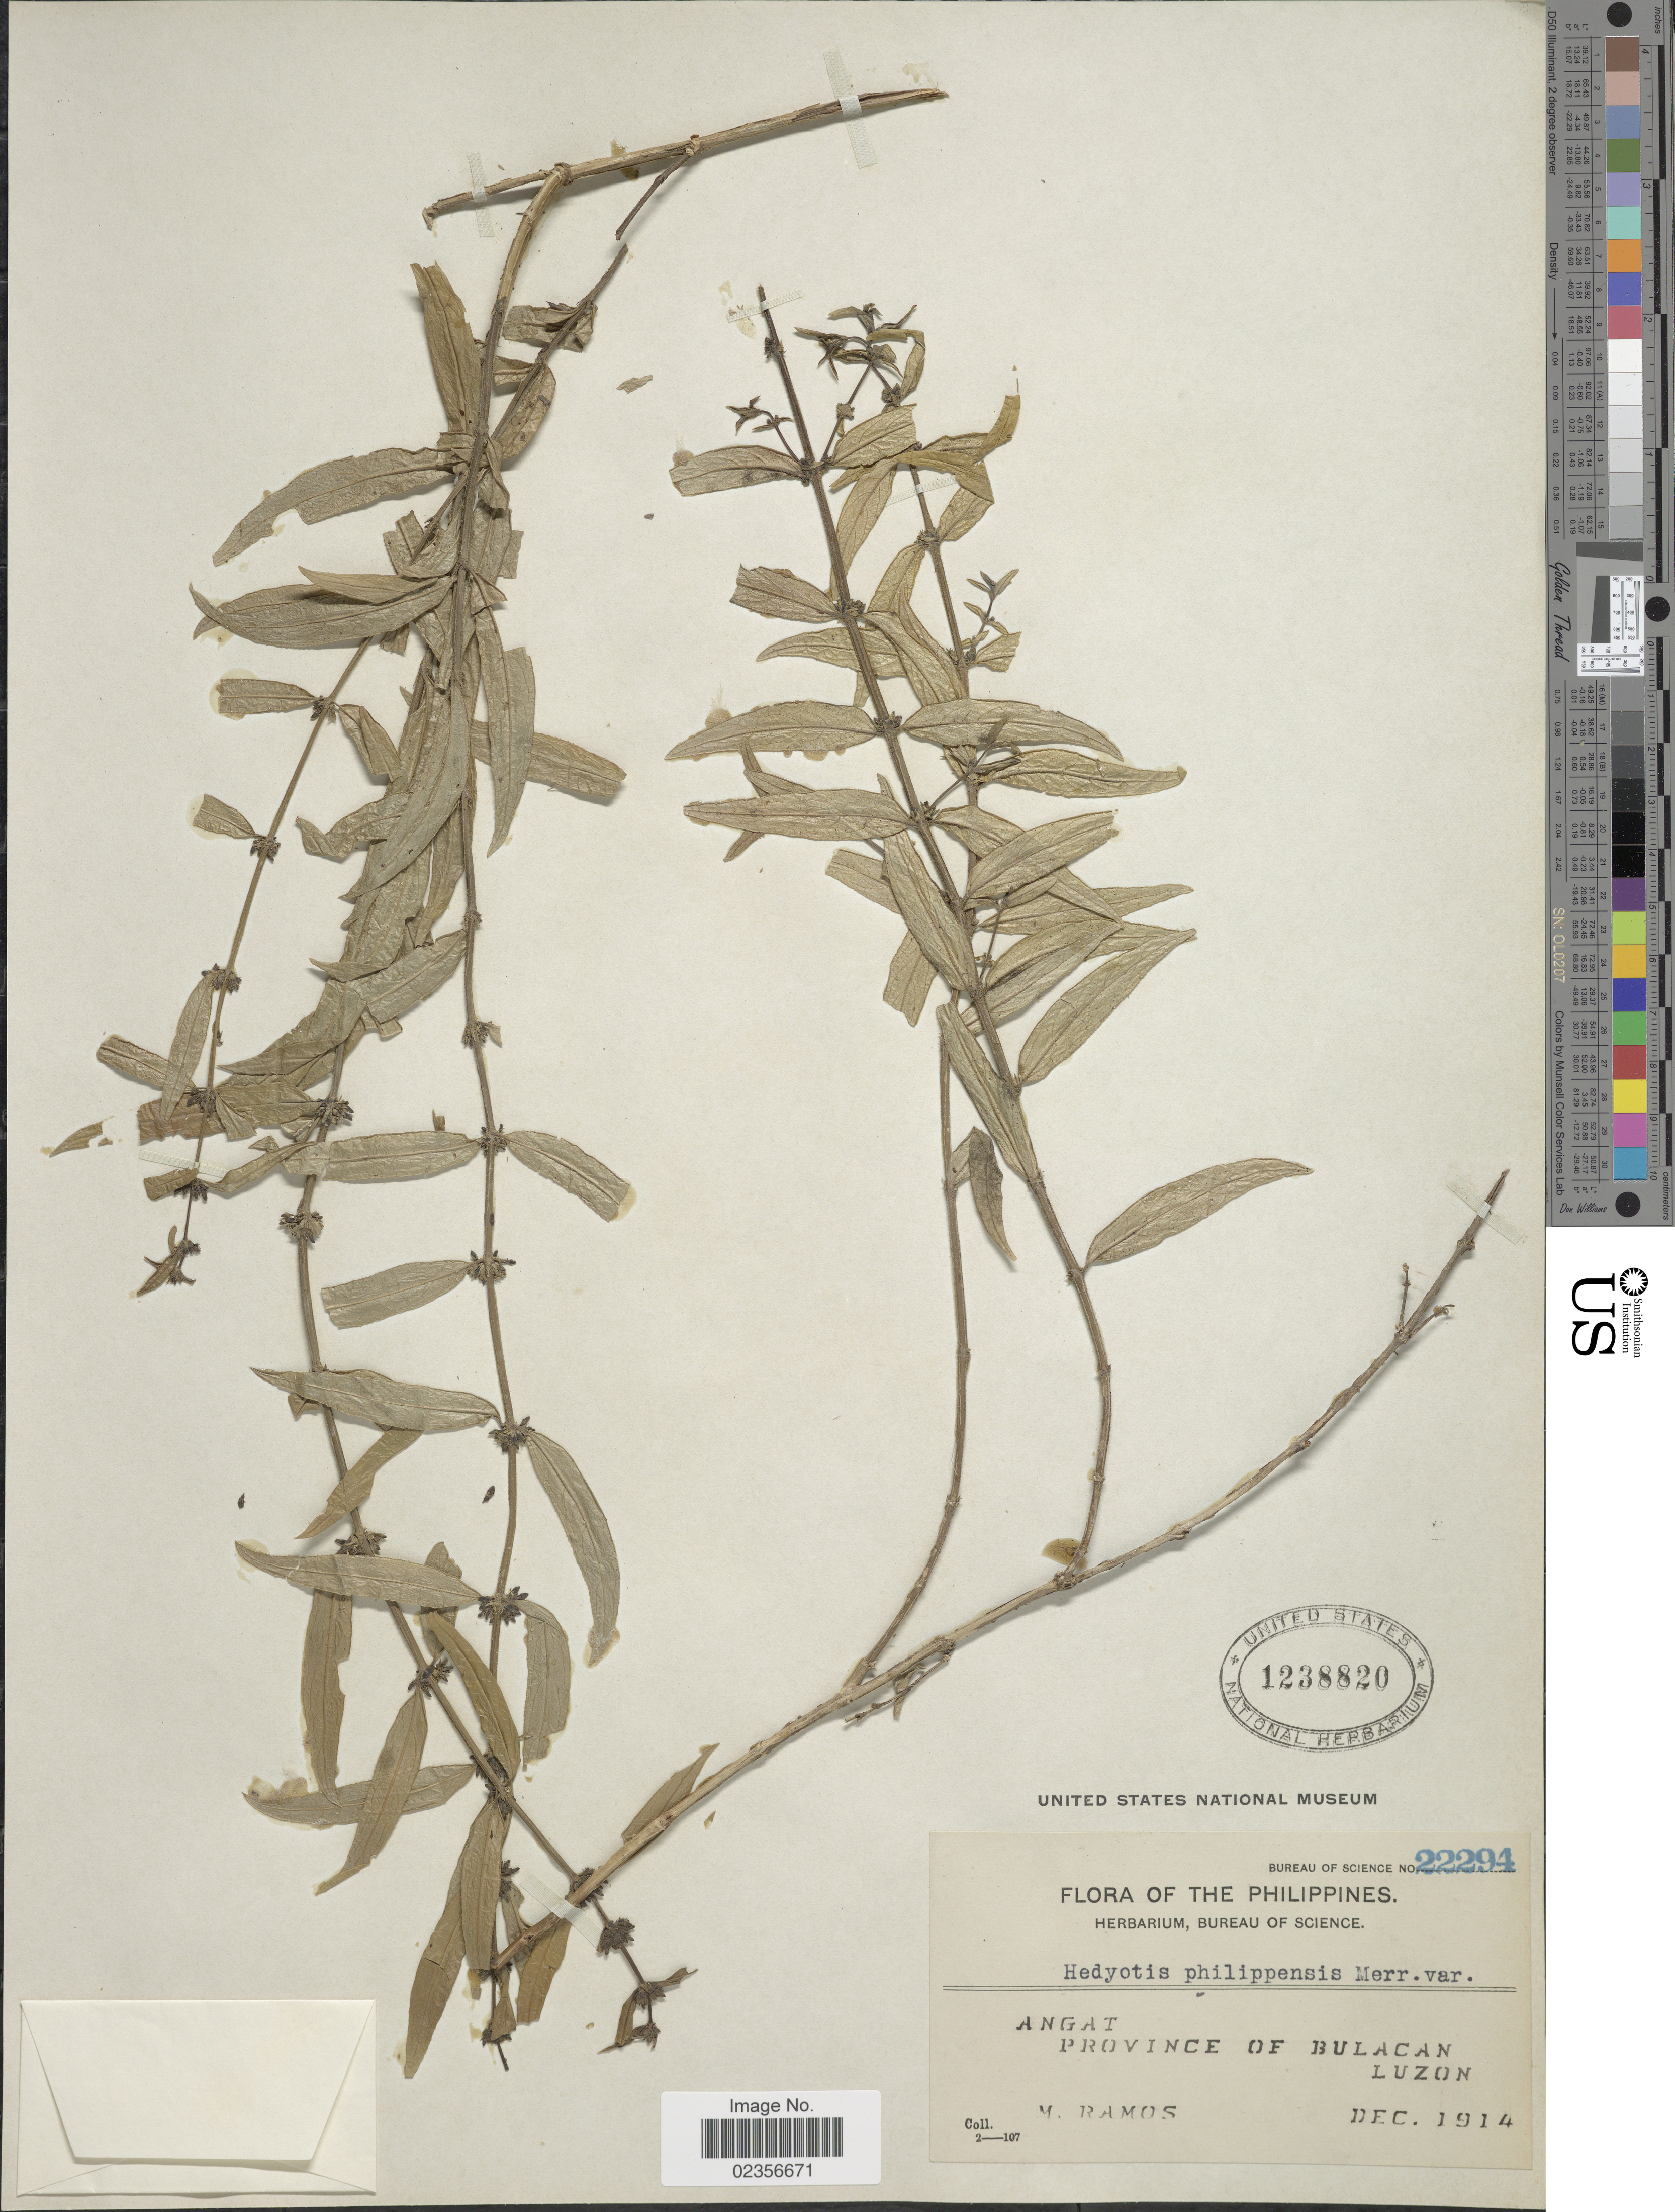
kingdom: Plantae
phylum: Tracheophyta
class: Magnoliopsida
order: Gentianales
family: Rubiaceae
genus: Hedyotis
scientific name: Hedyotis philippensis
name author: (Willd. ex Spreng.) Merr. ex C.B. Rob.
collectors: M. Ramos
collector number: Bureau of Science 22294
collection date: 1914-12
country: Philippines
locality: Angat. Province of Bulacan. Luzon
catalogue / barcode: US 1238820